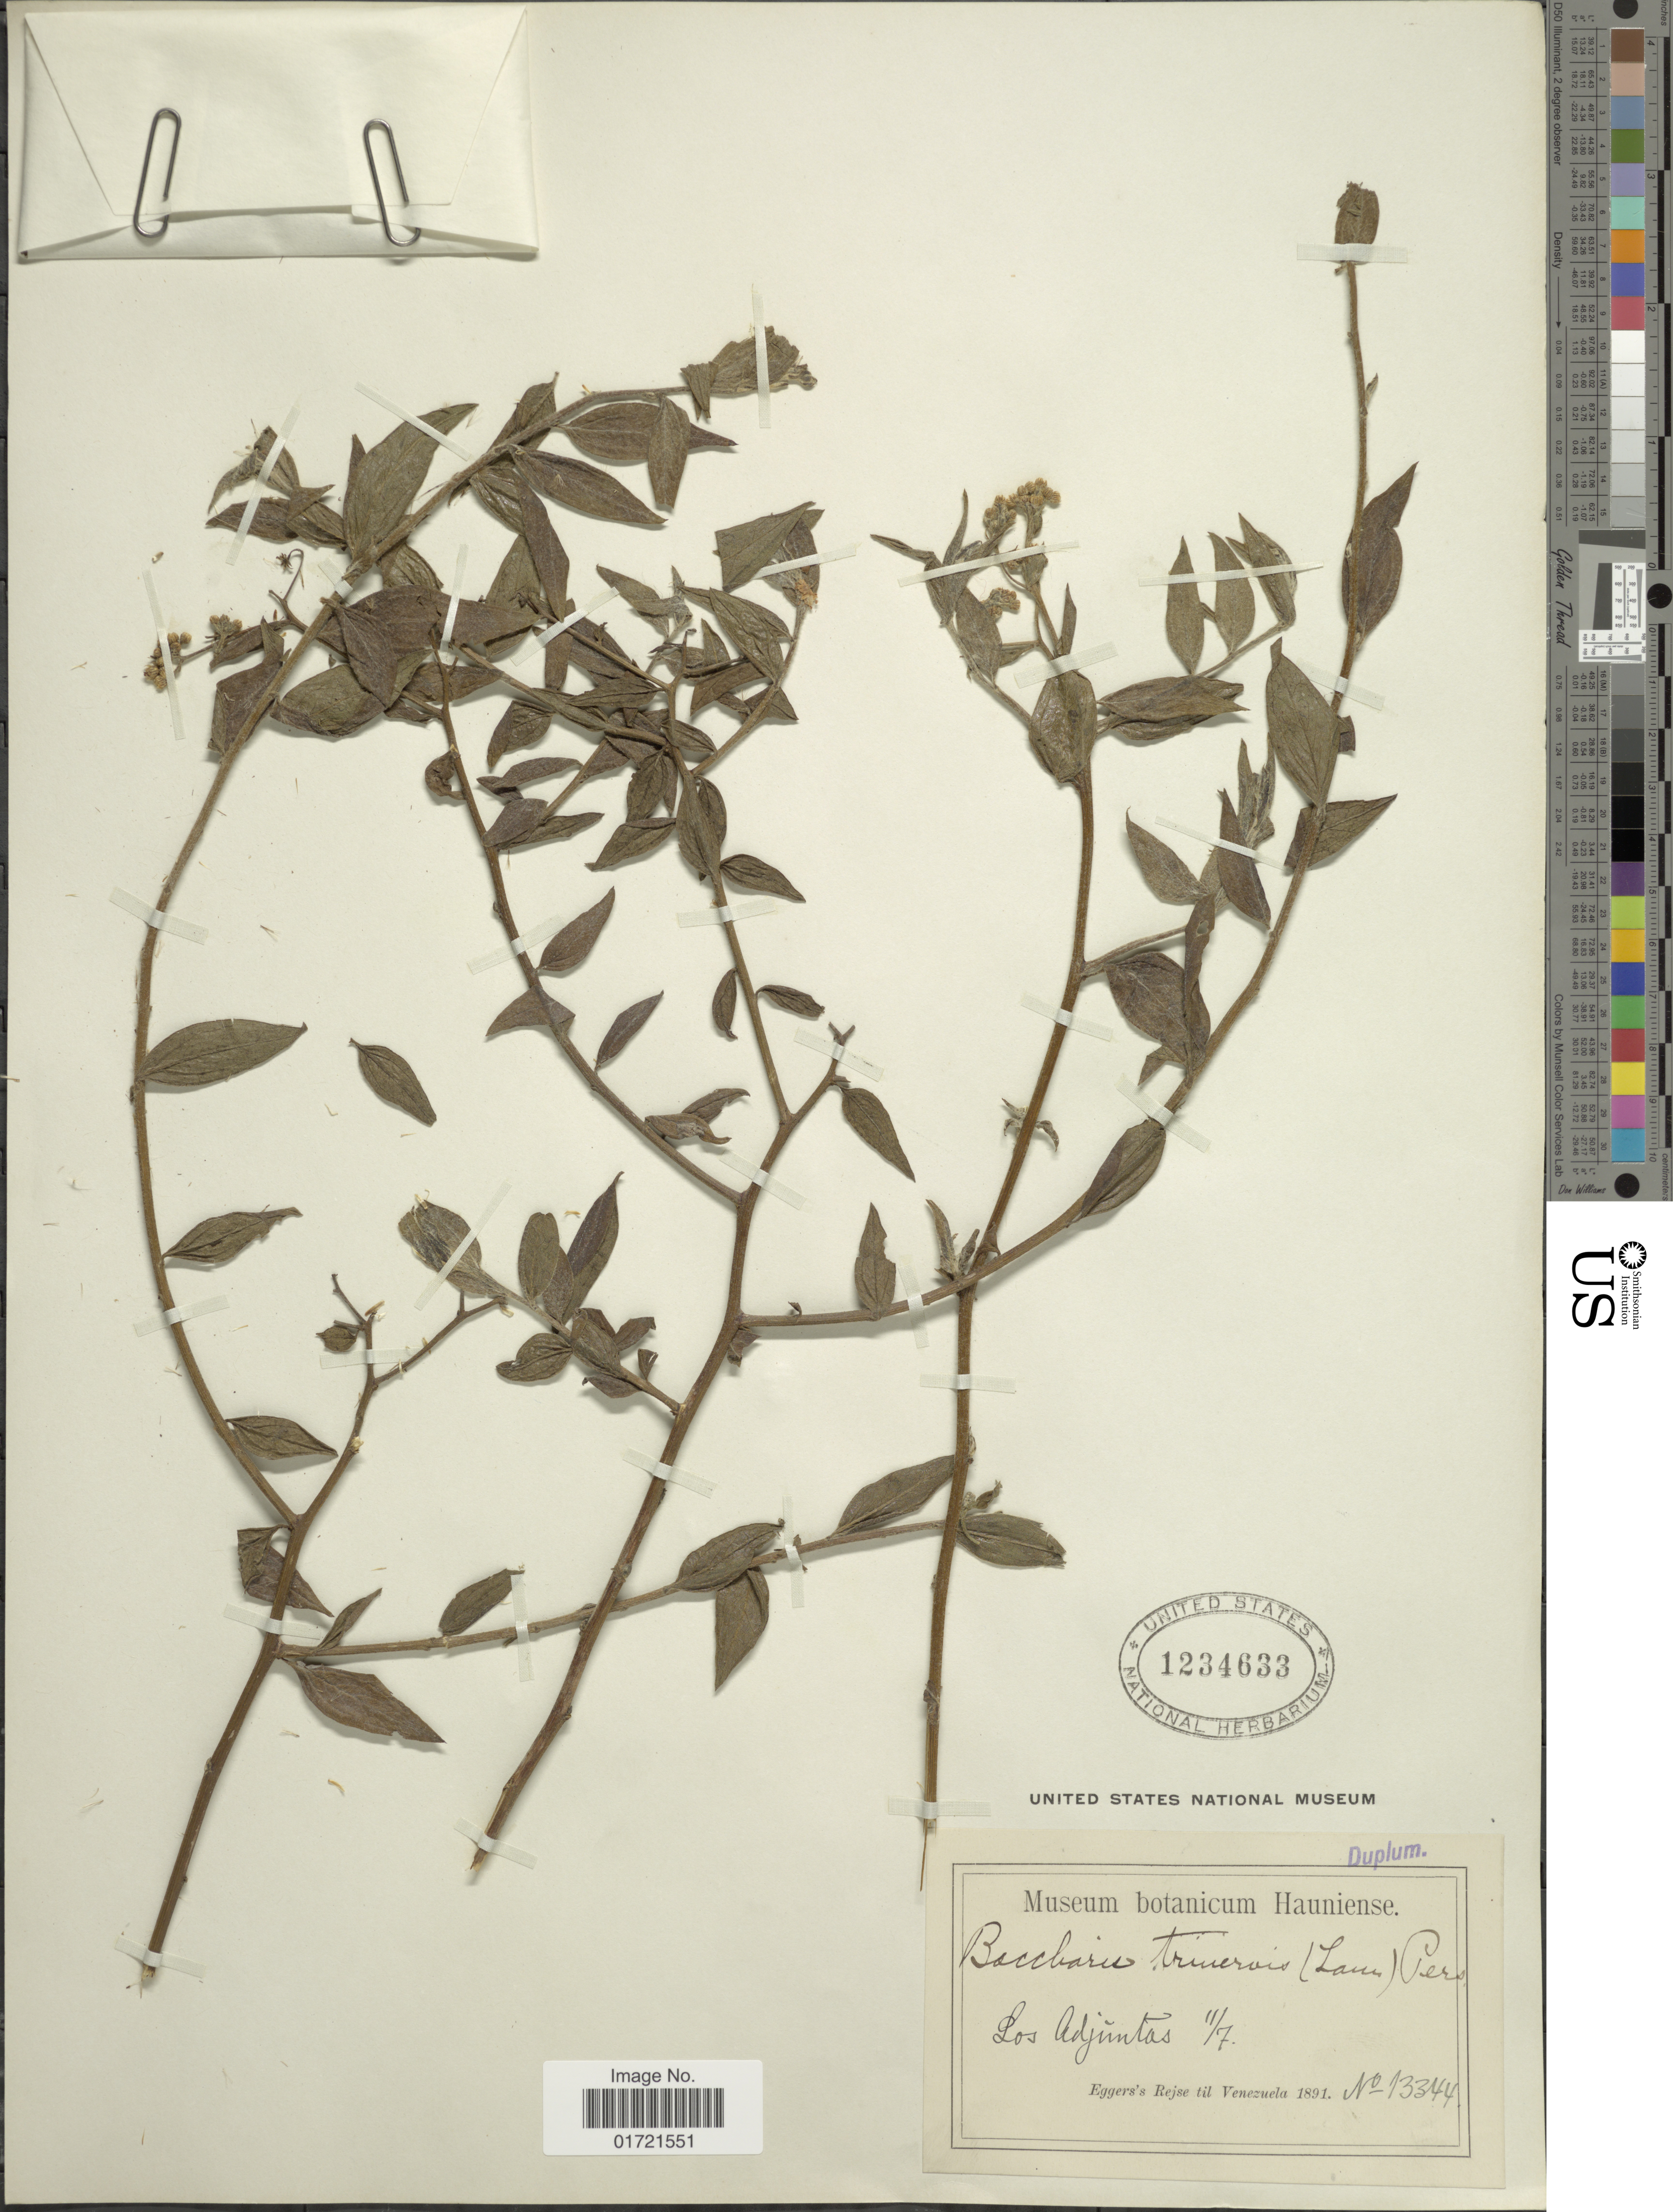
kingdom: Plantae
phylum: Tracheophyta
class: Magnoliopsida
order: Asterales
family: Asteraceae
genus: Baccharis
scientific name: Baccharis trinervis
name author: (Lam.) Pers.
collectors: -. Eggers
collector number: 13344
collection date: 1891-07-11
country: Venezuela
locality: Los Adjuntas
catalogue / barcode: US 1234633